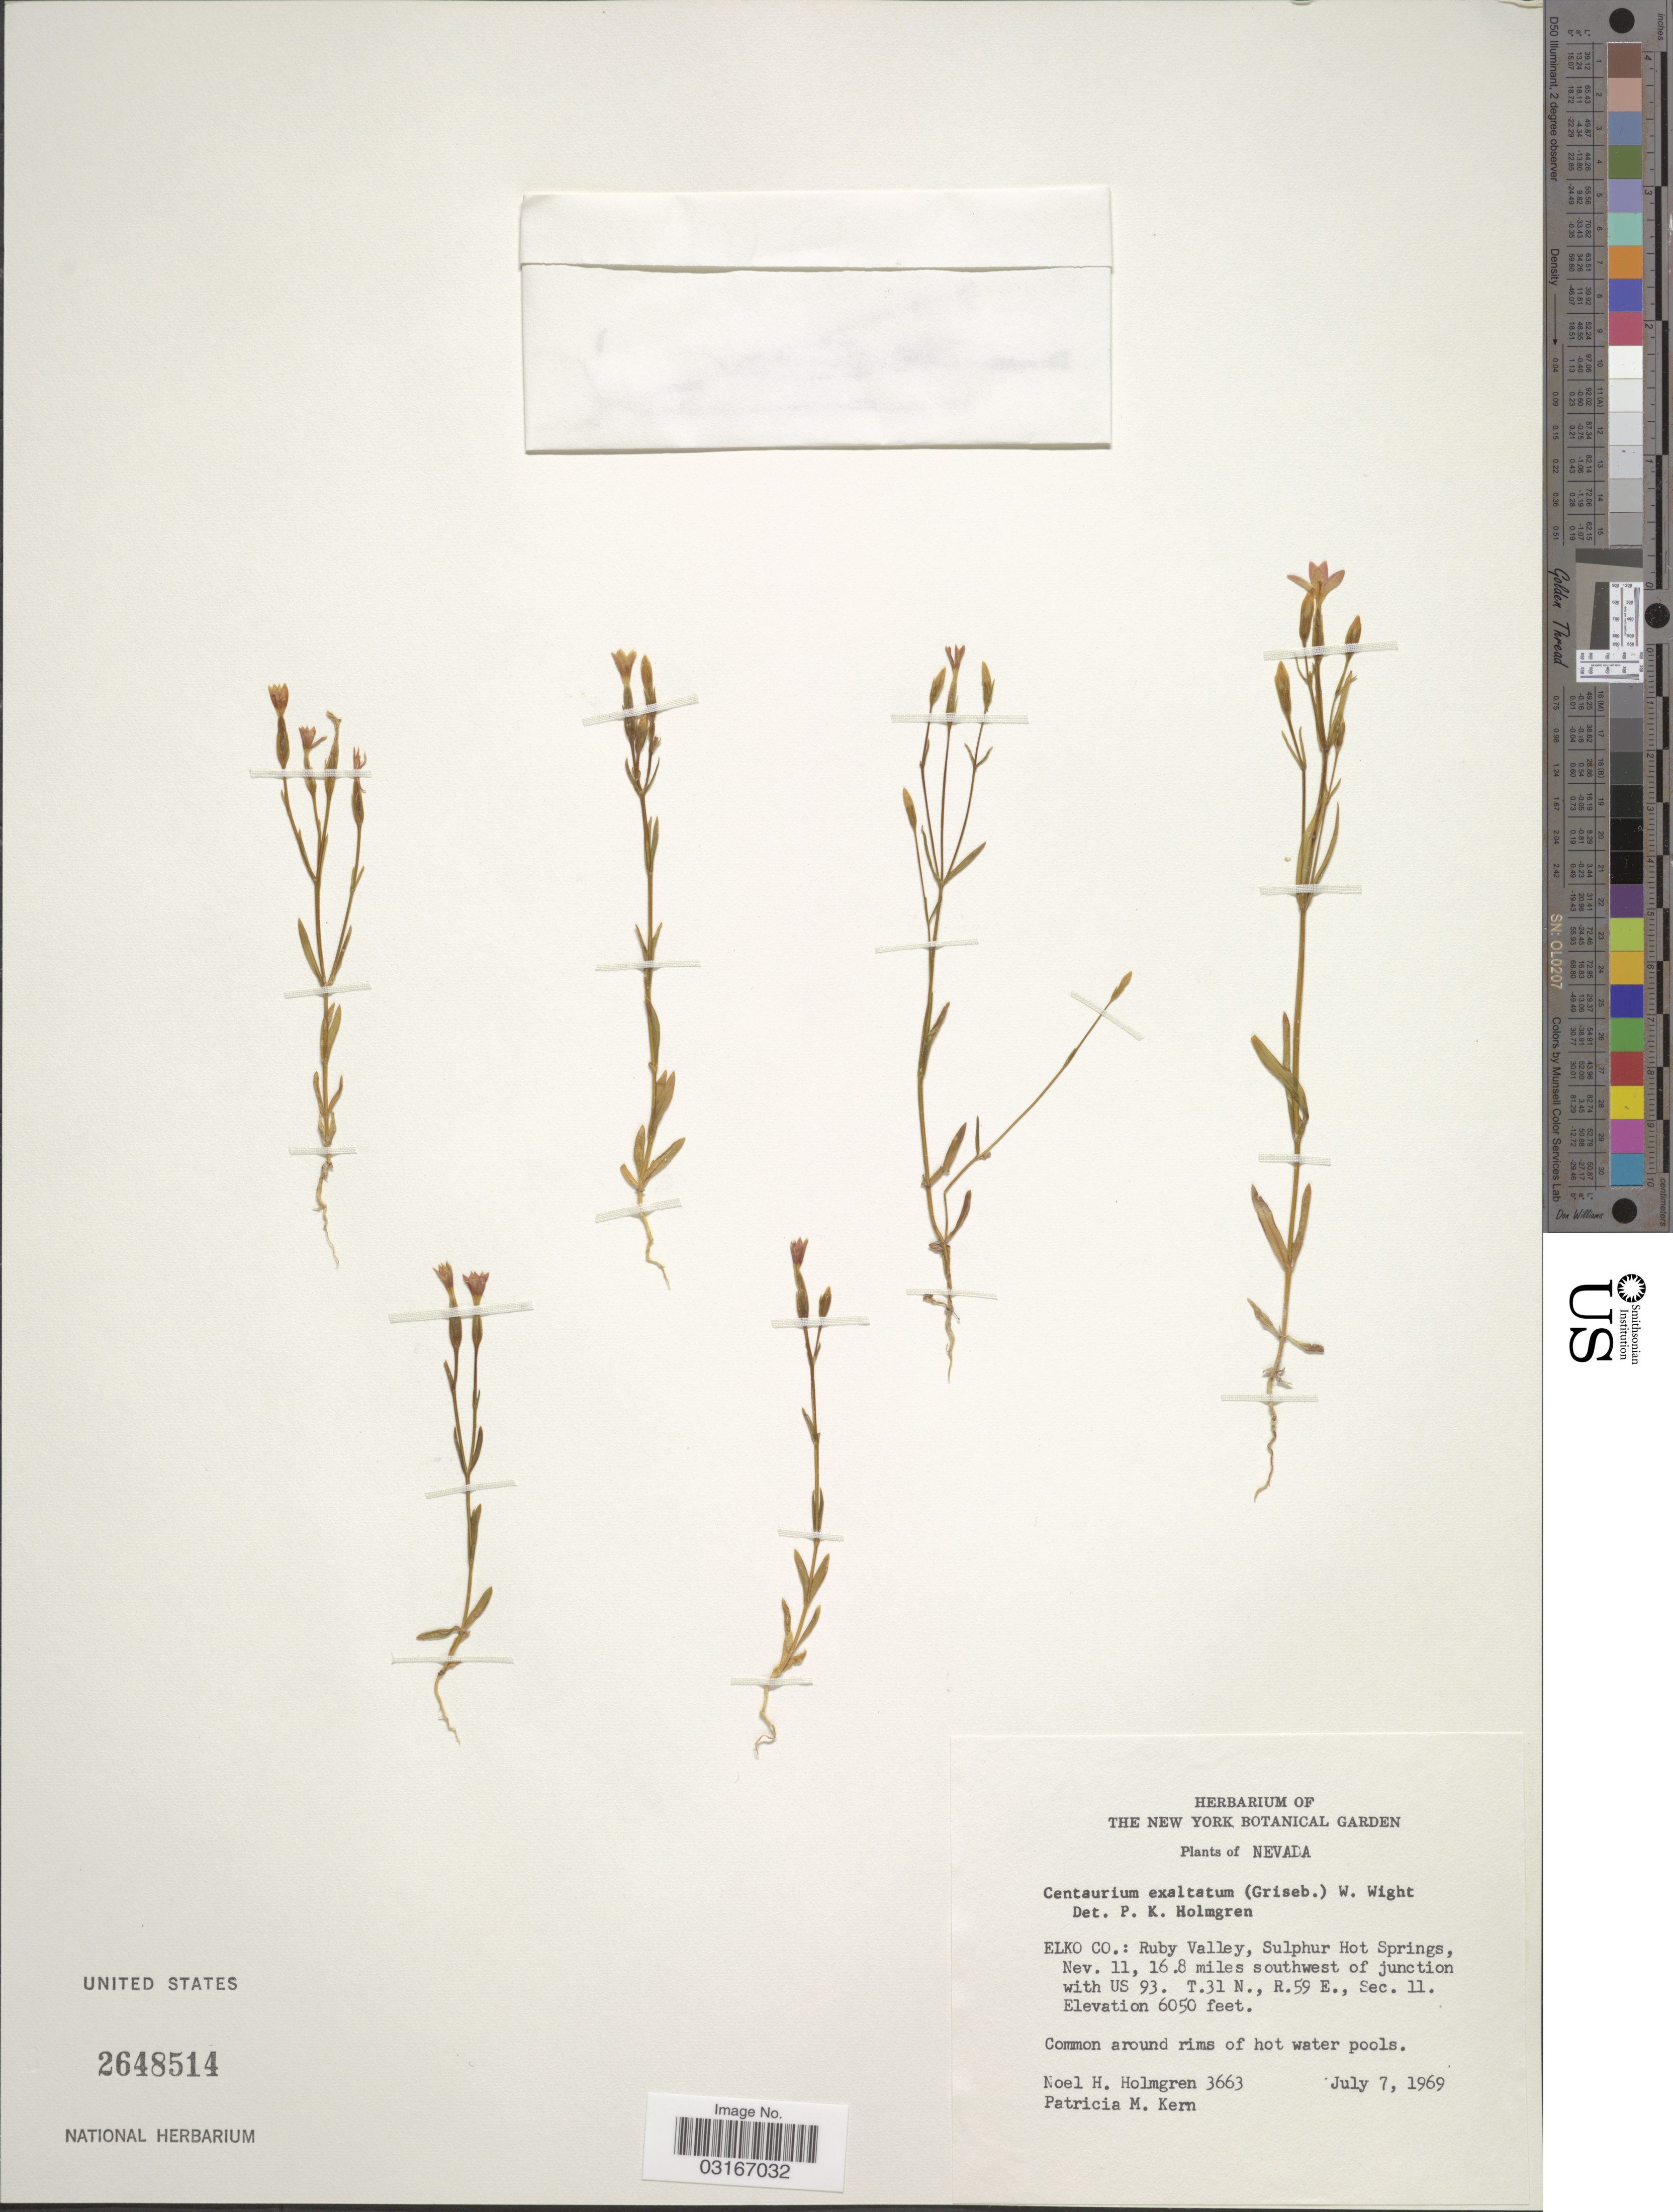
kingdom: Plantae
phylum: Tracheophyta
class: Magnoliopsida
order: Gentianales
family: Gentianaceae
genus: Centaurium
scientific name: Centaurium exaltatum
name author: (Griseb.) W. Wight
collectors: N. H. Holmgren & P. M. Kern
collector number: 3663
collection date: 1969-07-07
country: United States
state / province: Nevada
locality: Elko Co.: Ruby Valley, Sulphur Hot Springs, Nev. 11, 16.8 miles southwest of junction with US 93. T31N, R59E, Sec. 11.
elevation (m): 1844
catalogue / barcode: US 2648514